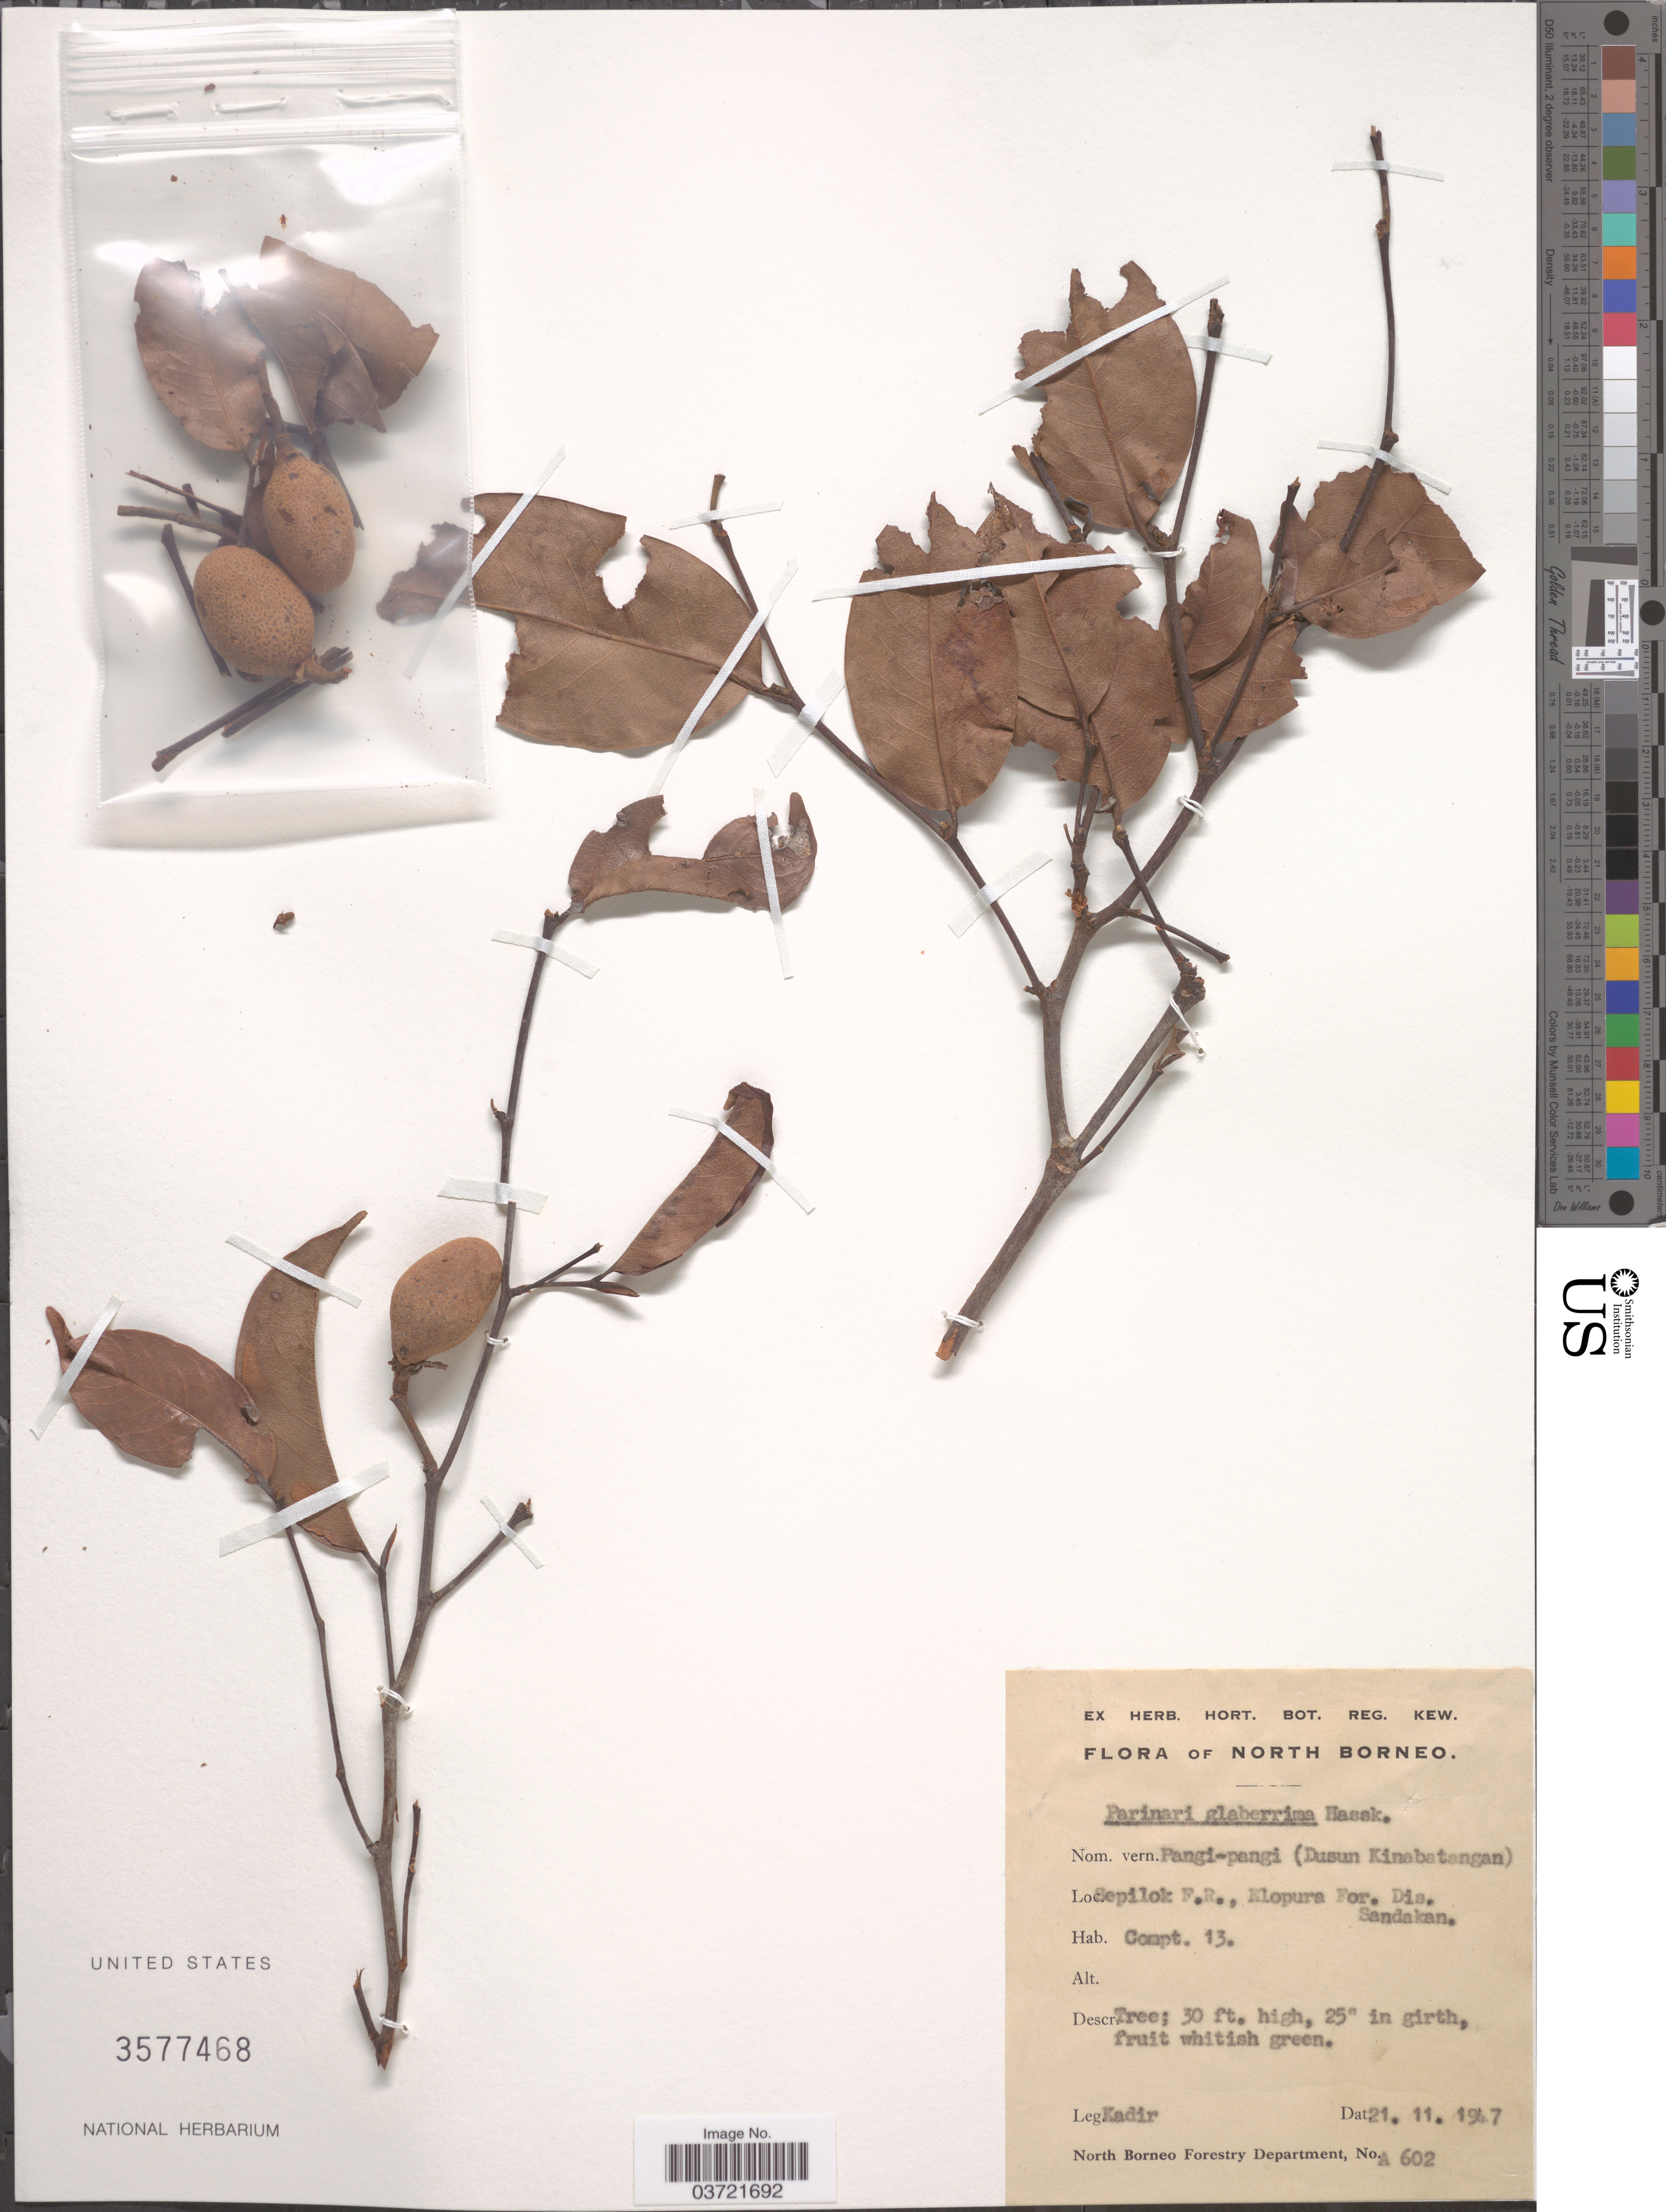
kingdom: Plantae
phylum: Tracheophyta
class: Magnoliopsida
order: Malpighiales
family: Chrysobalanaceae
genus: Parinari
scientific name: Parinari glaberrima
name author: Hassk.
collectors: -. Kadir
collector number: A 602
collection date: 1947-11-21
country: Malaysia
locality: North Borneo. Sepilok F.R., Elopura for. Dia. Sandakan.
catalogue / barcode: US 3577468